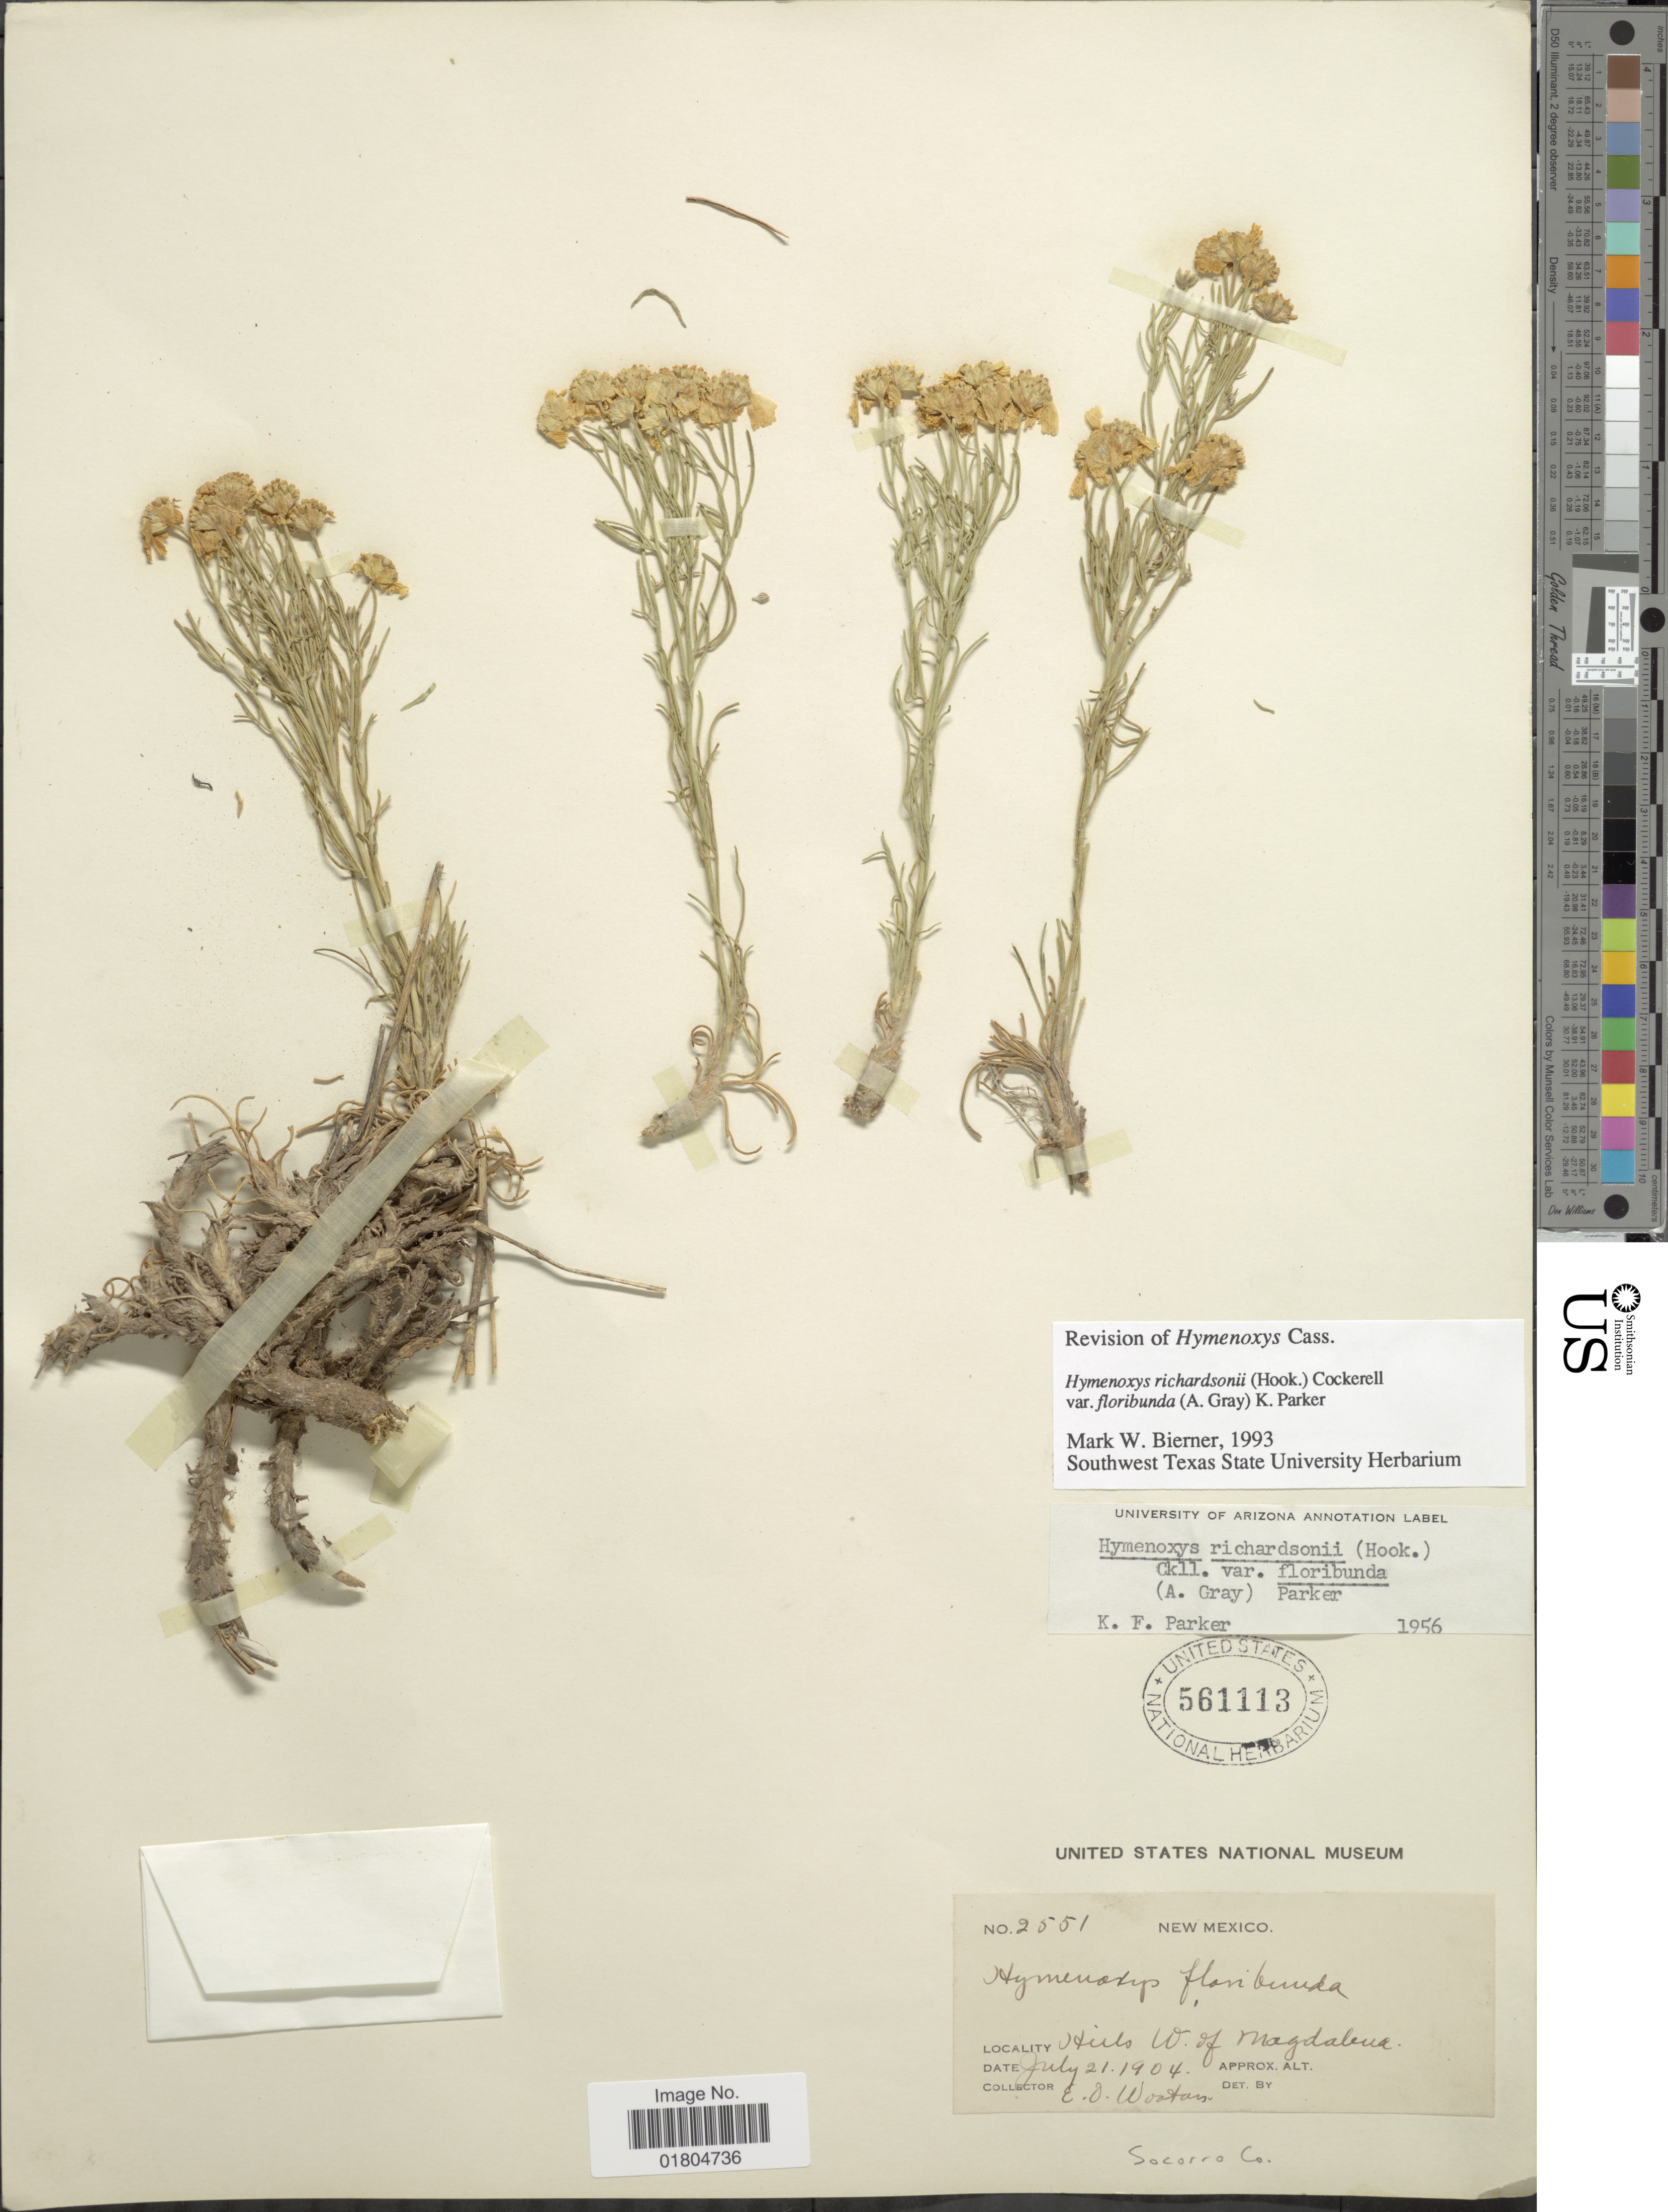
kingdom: Plantae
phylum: Tracheophyta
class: Magnoliopsida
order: Asterales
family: Asteraceae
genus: Hymenoxys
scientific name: Hymenoxys richardsonii var. floribunda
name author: (A. Gray) K.F. Parker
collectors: E. O. Wooton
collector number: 2551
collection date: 1904-07-21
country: United States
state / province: New Mexico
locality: Hills W. of Magdalena. Socorro Co.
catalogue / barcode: US 561113